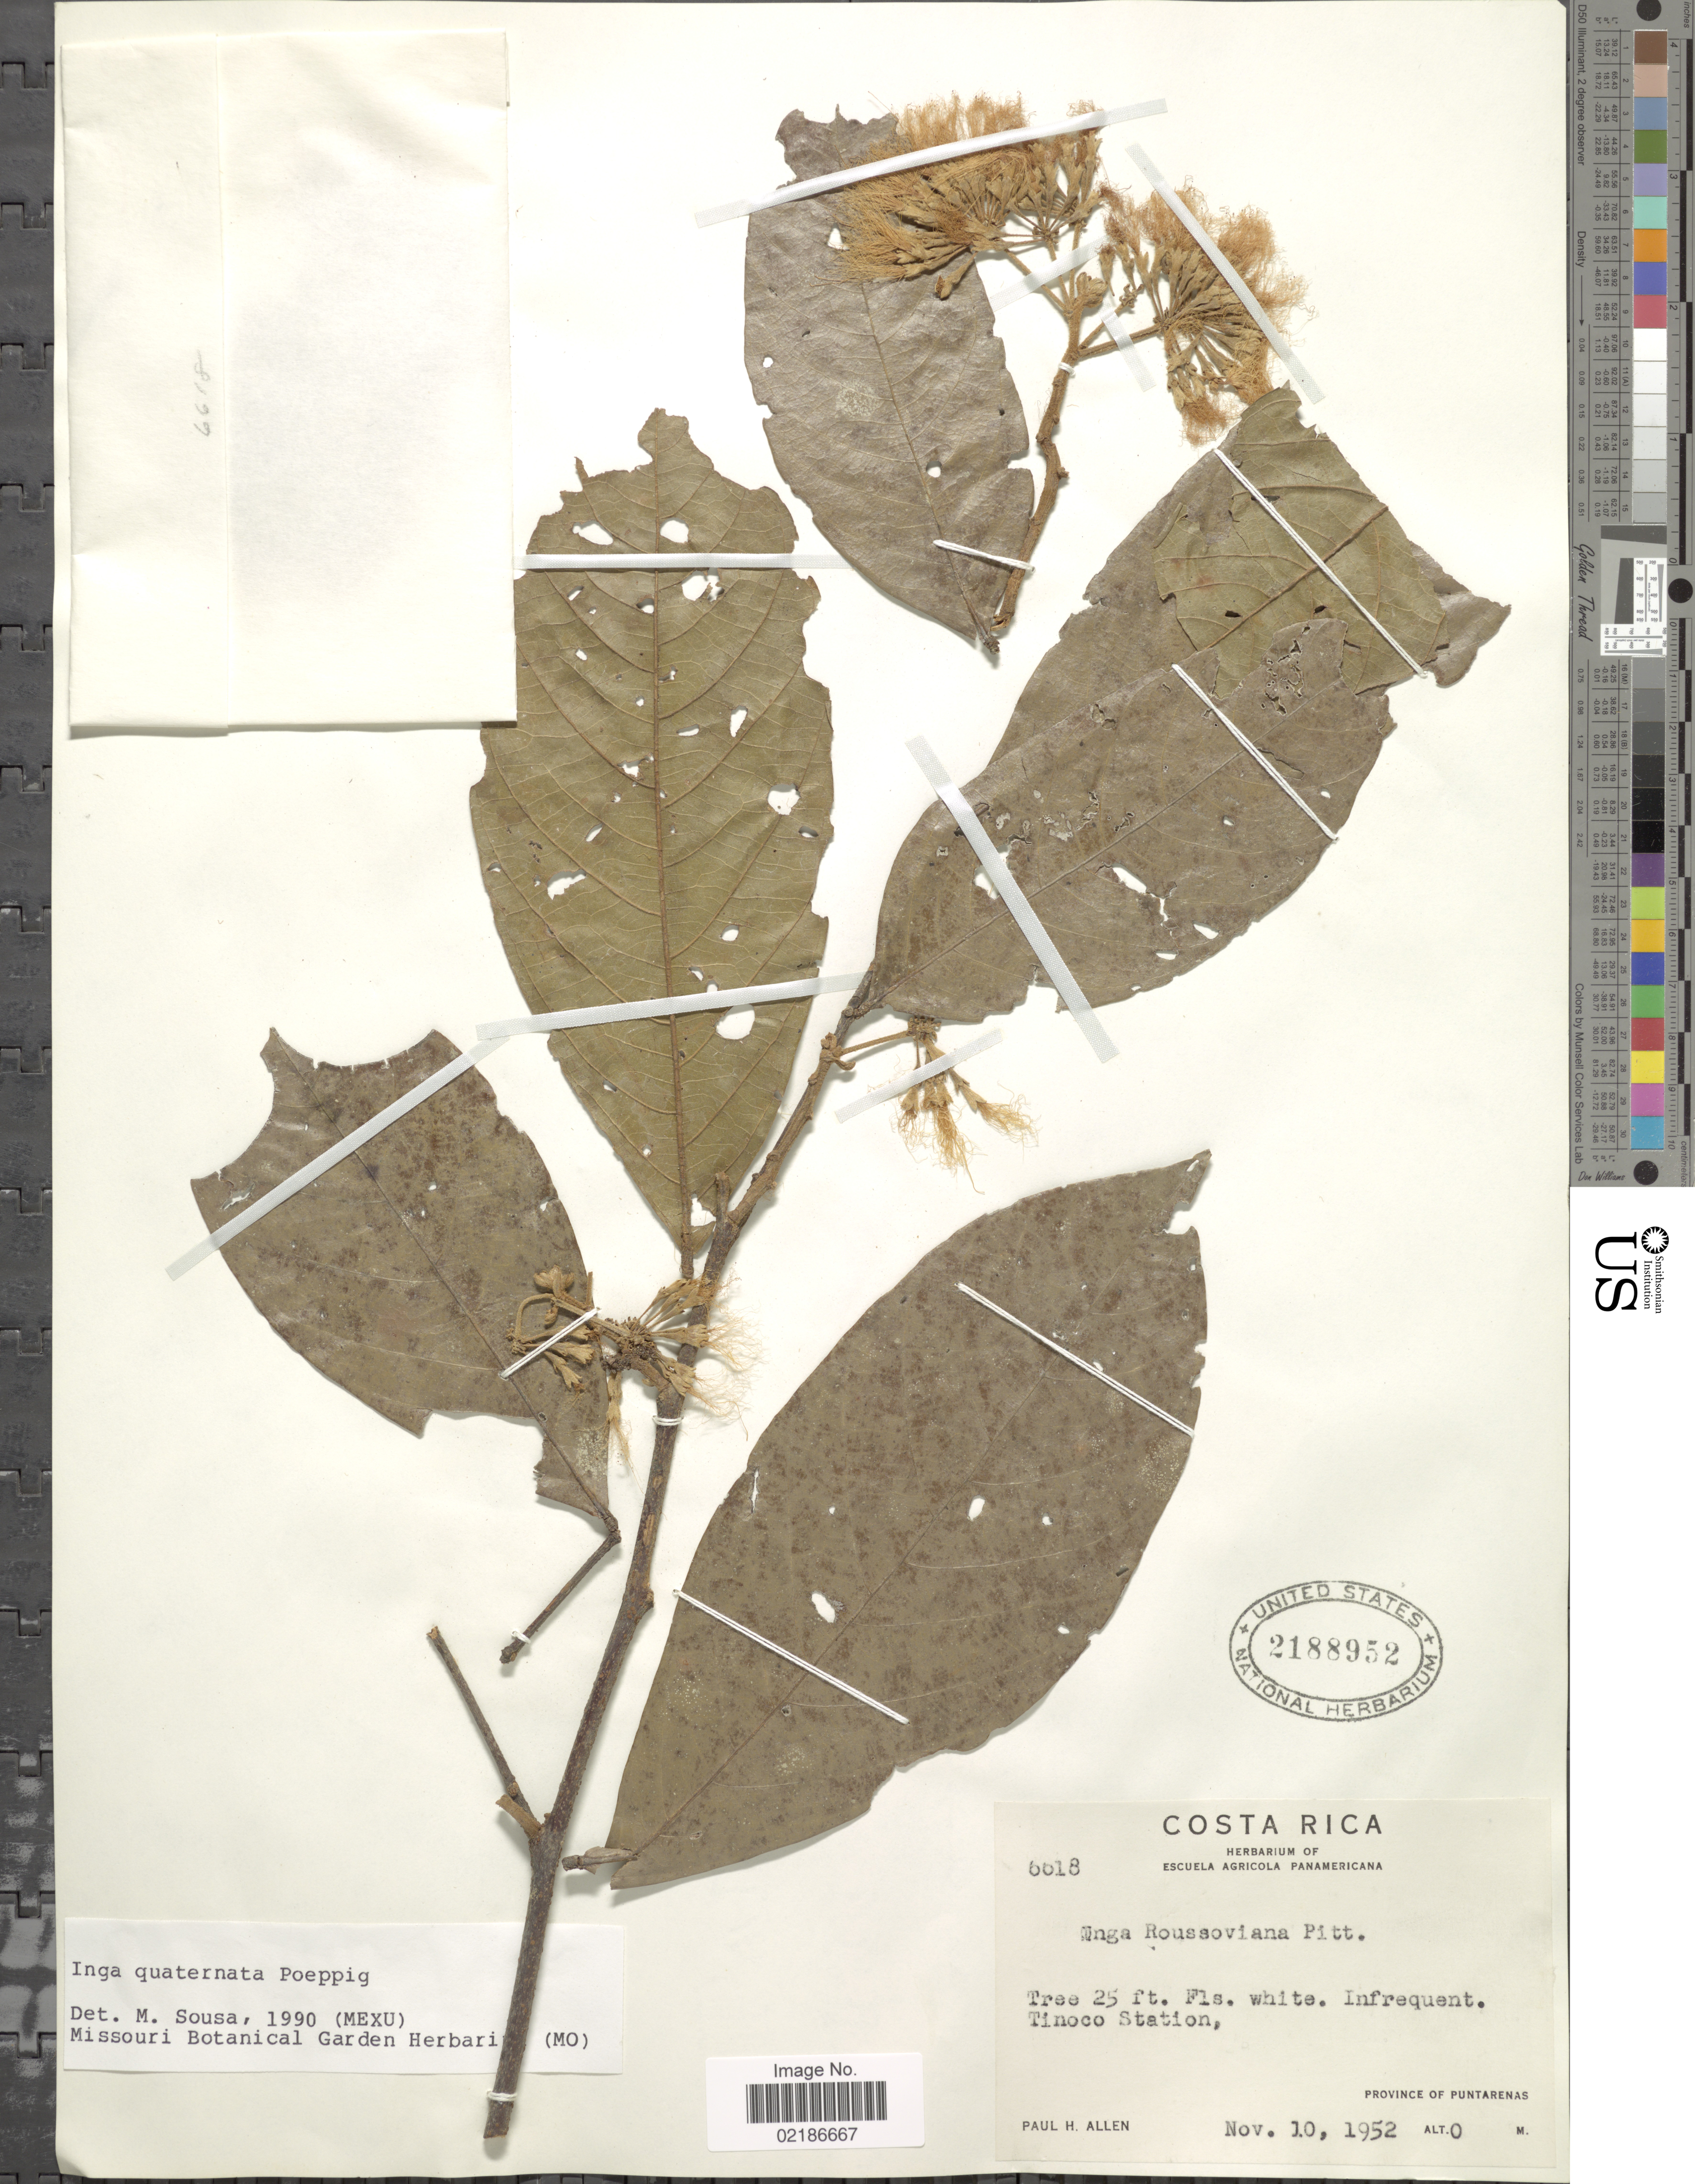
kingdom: Plantae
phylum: Tracheophyta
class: Magnoliopsida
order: Fabales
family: Fabaceae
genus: Inga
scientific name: Inga quaternata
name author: Poepp. & Endl.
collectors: P. H. Allen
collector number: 6618*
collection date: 1952-11-10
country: Costa Rica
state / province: Puntarenas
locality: Tinoco Station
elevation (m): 0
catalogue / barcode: US 2188952